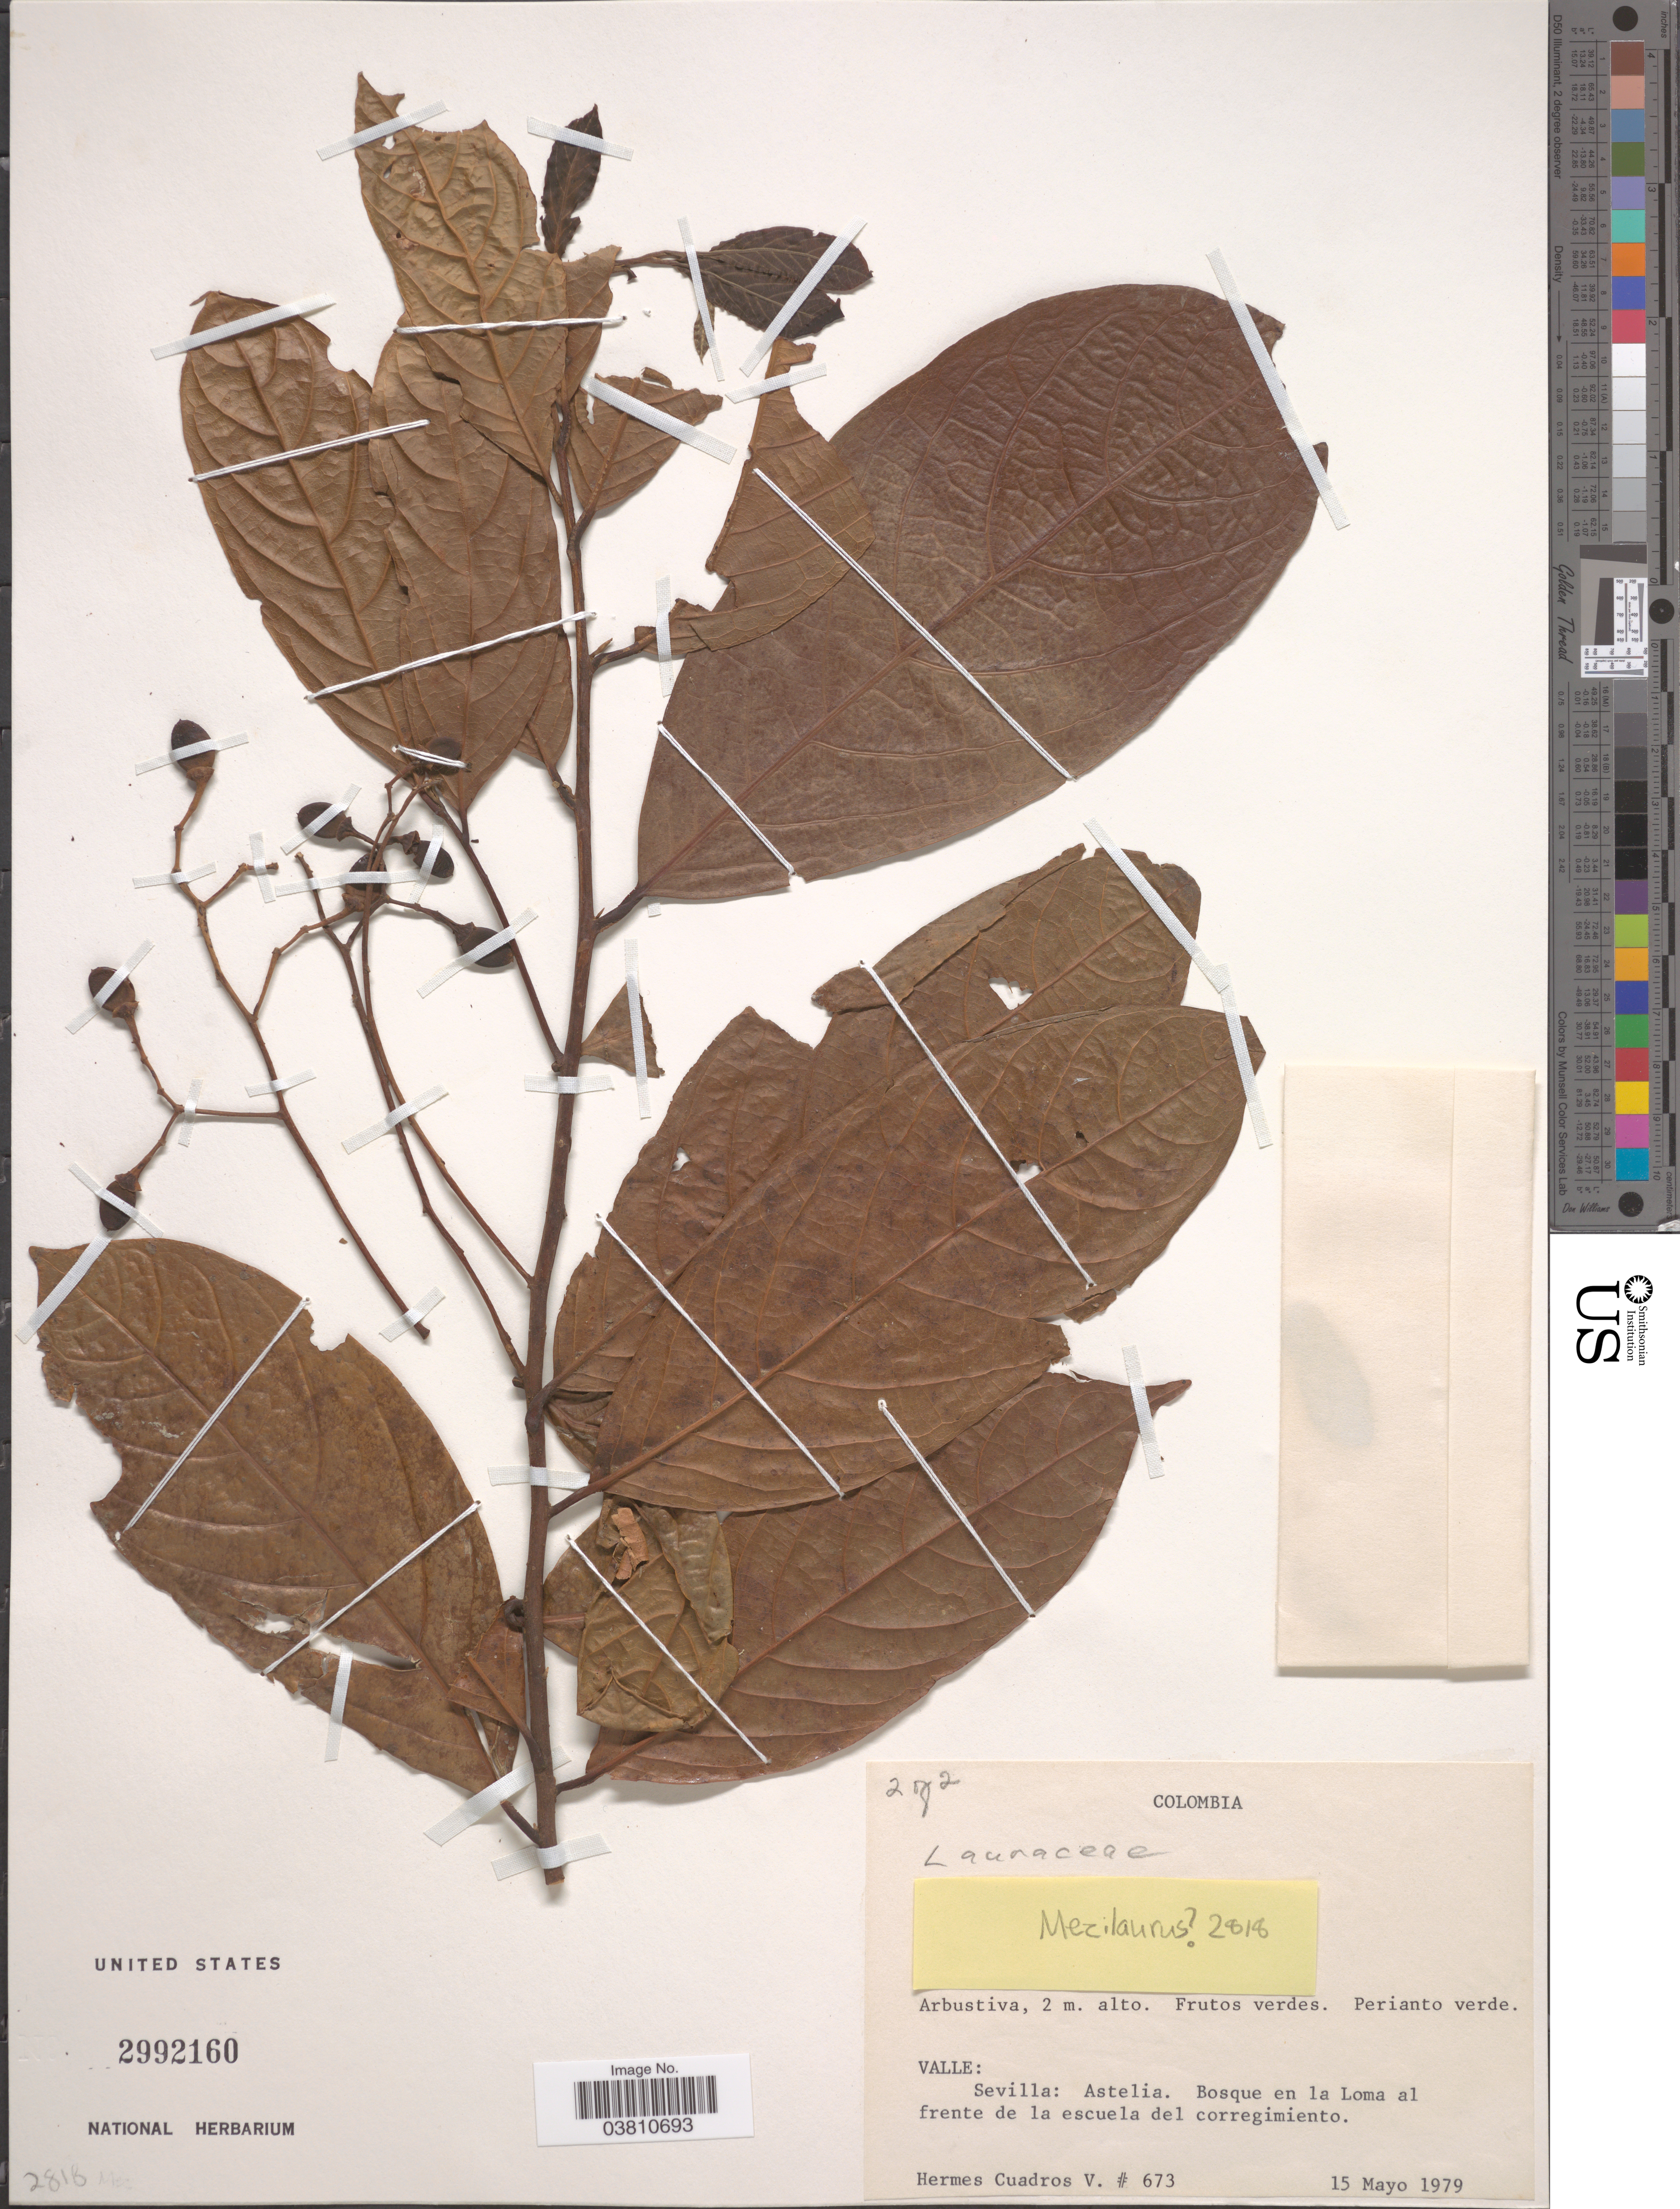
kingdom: Plantae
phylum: Tracheophyta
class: Magnoliopsida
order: Laurales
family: Lauraceae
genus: Mezilaurus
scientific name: Mezilaurus sp.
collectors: H. Cuadros V.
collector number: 673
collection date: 1979-05-15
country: Colombia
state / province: Valle del Cauca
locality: Valle: Sevilla: Astelia.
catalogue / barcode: US 2992160